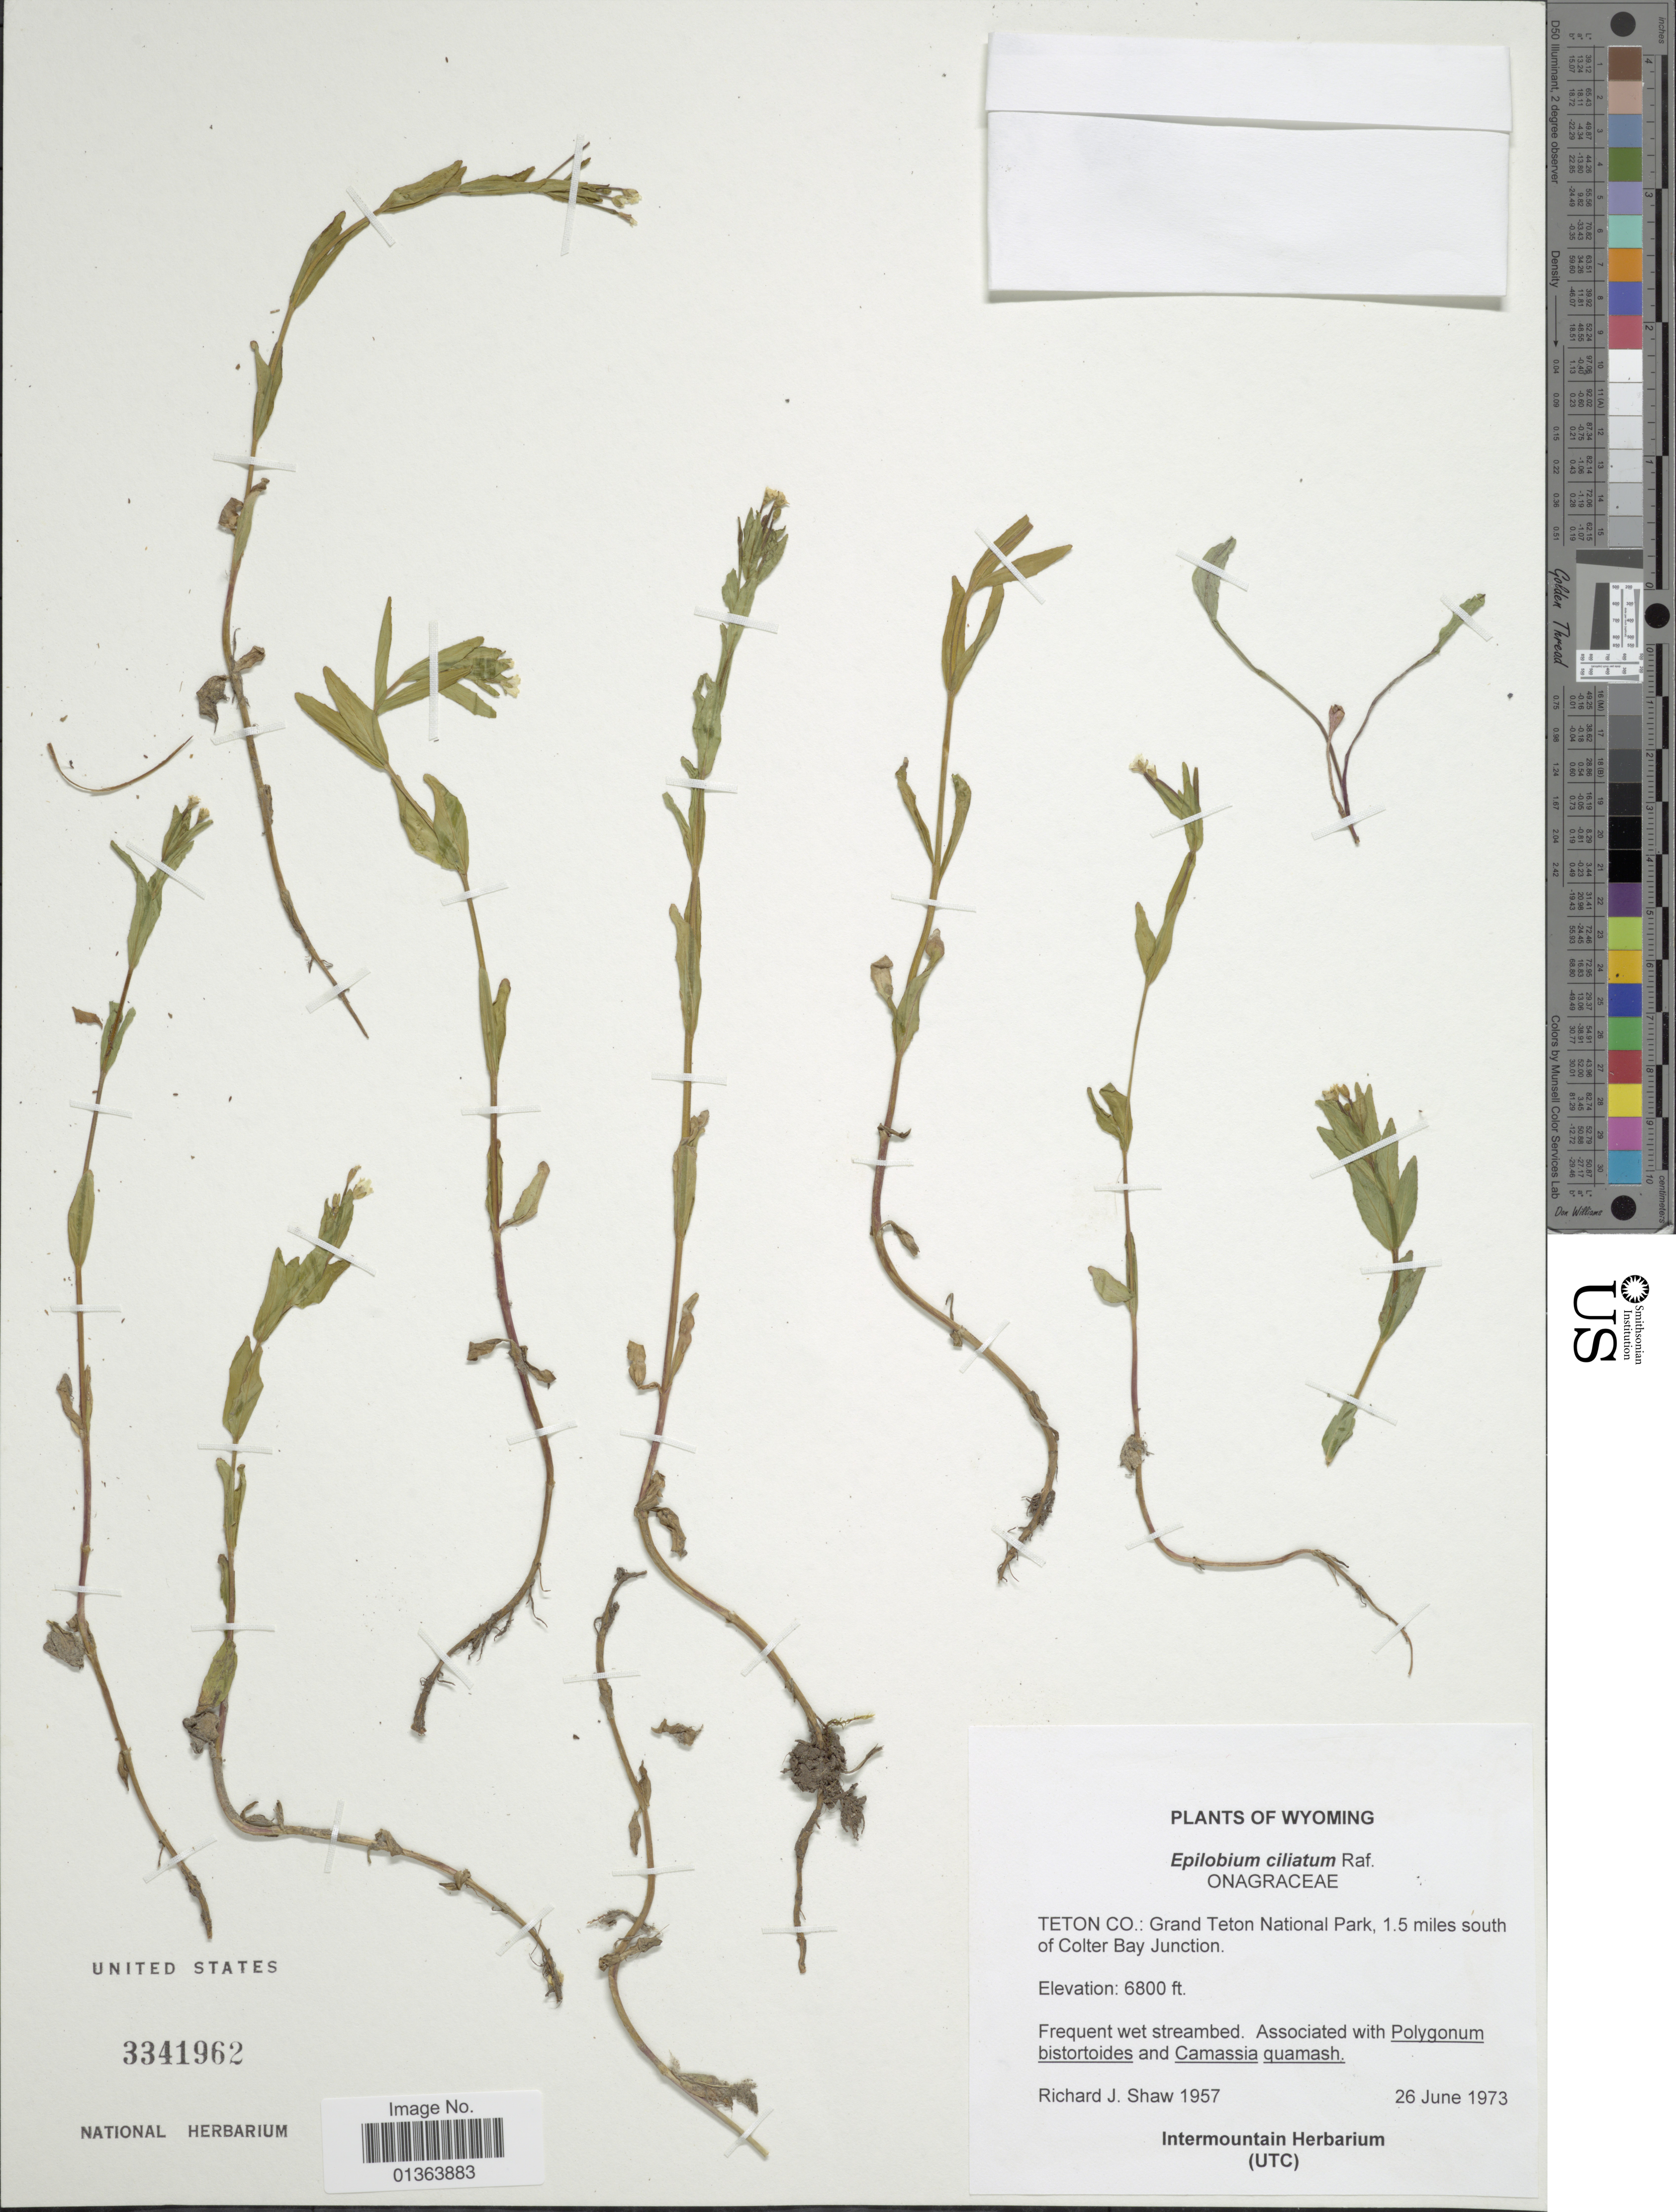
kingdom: Plantae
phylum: Tracheophyta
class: Magnoliopsida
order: Myrtales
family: Onagraceae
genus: Epilobium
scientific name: Epilobium ciliatum subsp. ciliatum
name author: Raf.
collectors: R. J. Shaw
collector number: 1957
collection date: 1973-06-26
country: United States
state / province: Wyoming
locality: Teton Co.: Grand Teton National Park, 1.5 miles south of Colter Bay Junction.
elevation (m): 2073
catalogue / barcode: US 3341962